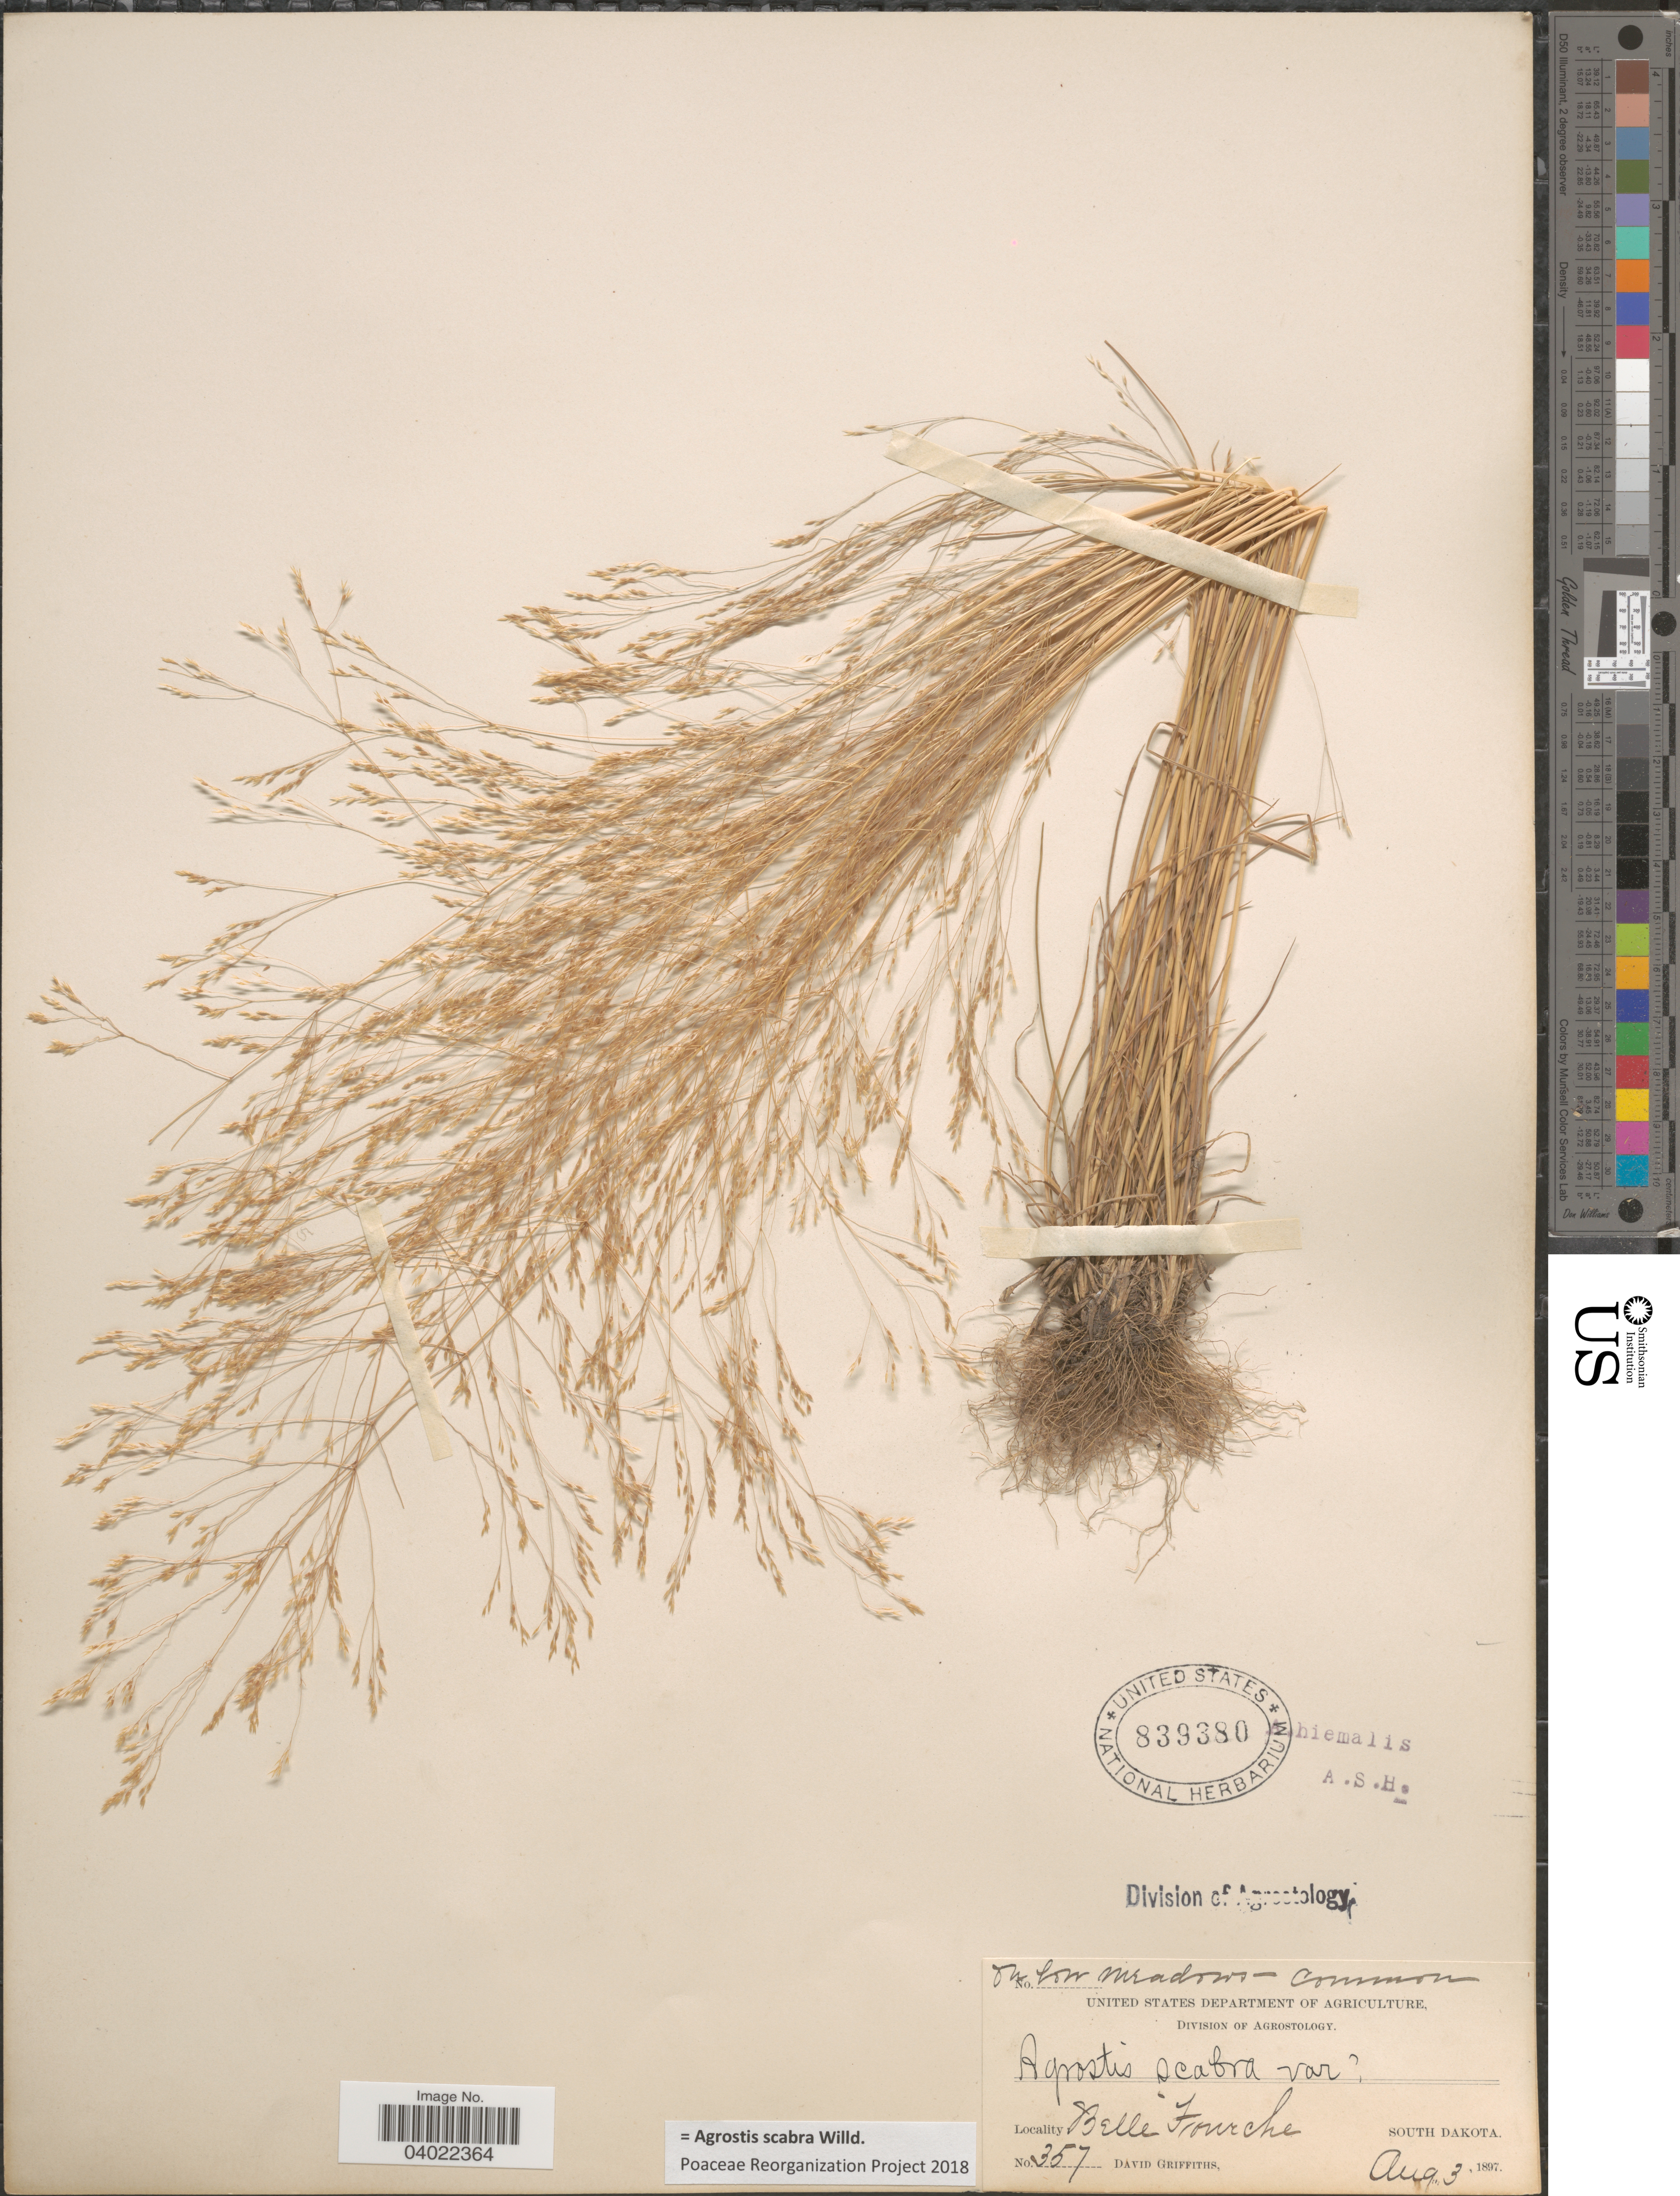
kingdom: Plantae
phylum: Tracheophyta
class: Liliopsida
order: Poales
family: Poaceae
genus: Agrostis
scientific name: Agrostis scabra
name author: Willd.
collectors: D. Griffiths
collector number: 357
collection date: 1897-08-03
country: United States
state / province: South Dakota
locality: Belle Fourche.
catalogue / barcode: US 839380